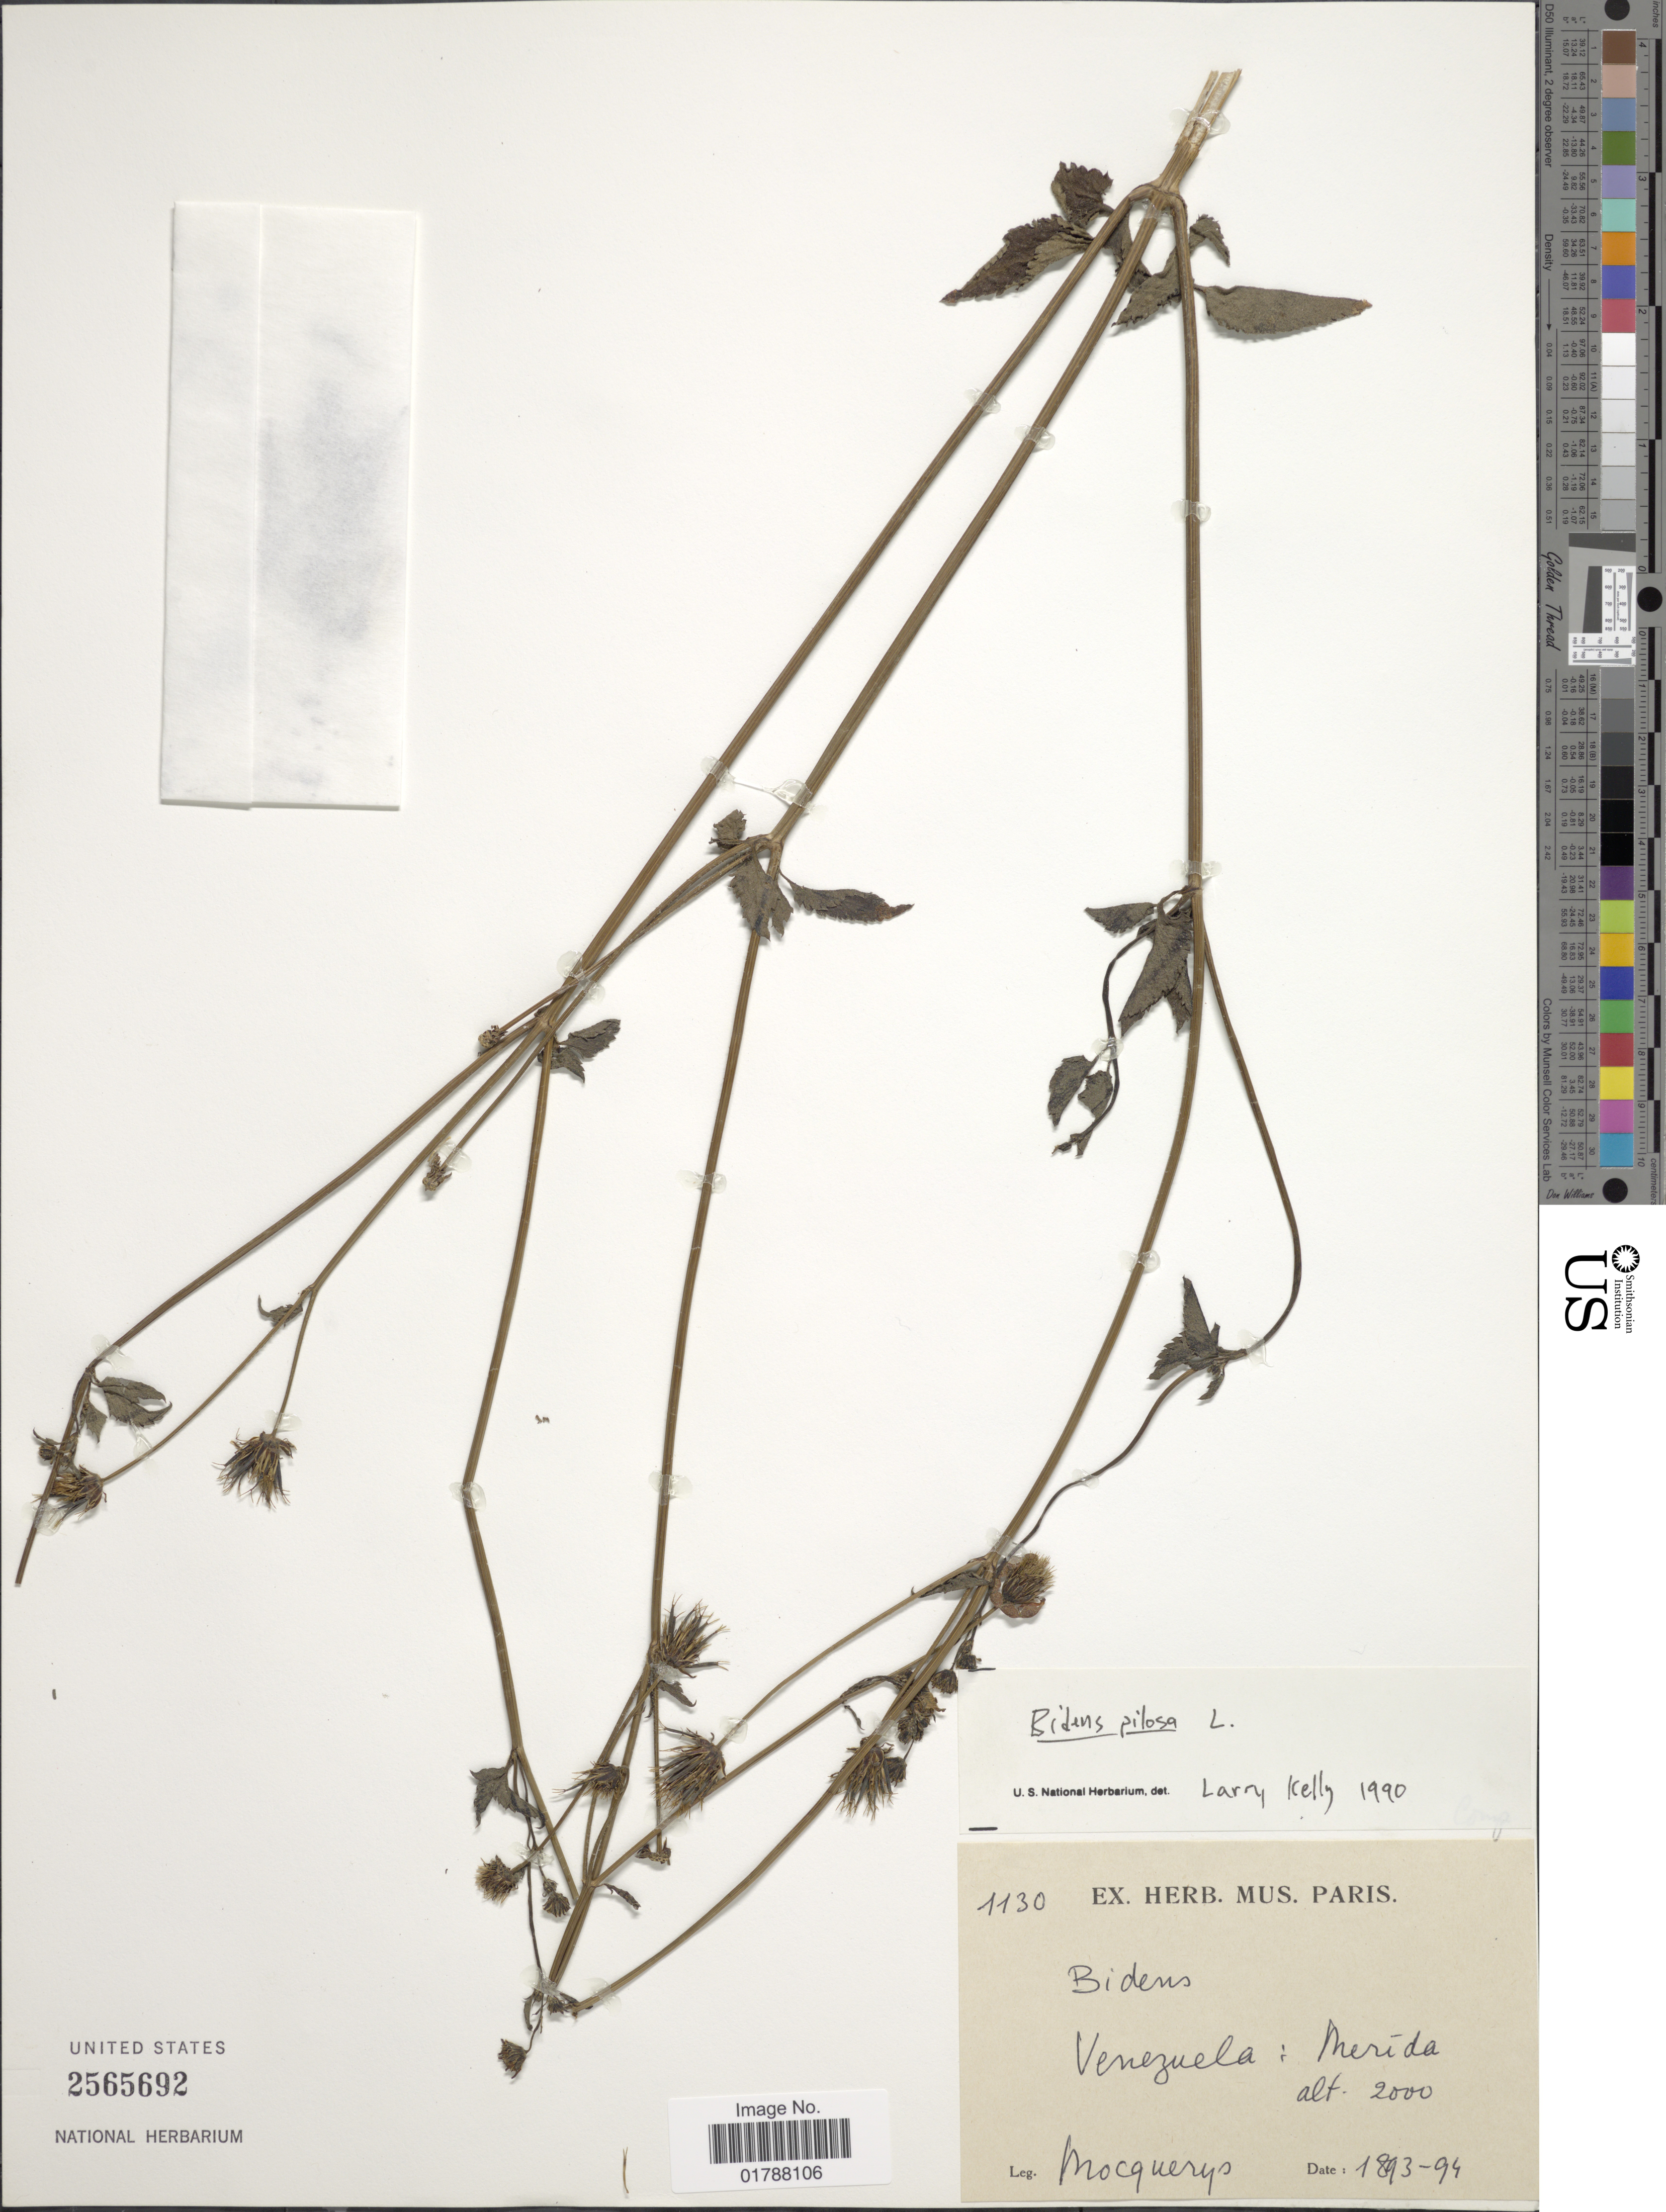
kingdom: Plantae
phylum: Tracheophyta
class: Magnoliopsida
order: Asterales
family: Asteraceae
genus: Bidens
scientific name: Bidens alba var. radiata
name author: (Sch. Bip.) R.E. Ballard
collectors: A. Mocquerys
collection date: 1893/1894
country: Venezuela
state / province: Mérida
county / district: Libertador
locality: Mérida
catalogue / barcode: US 2565692